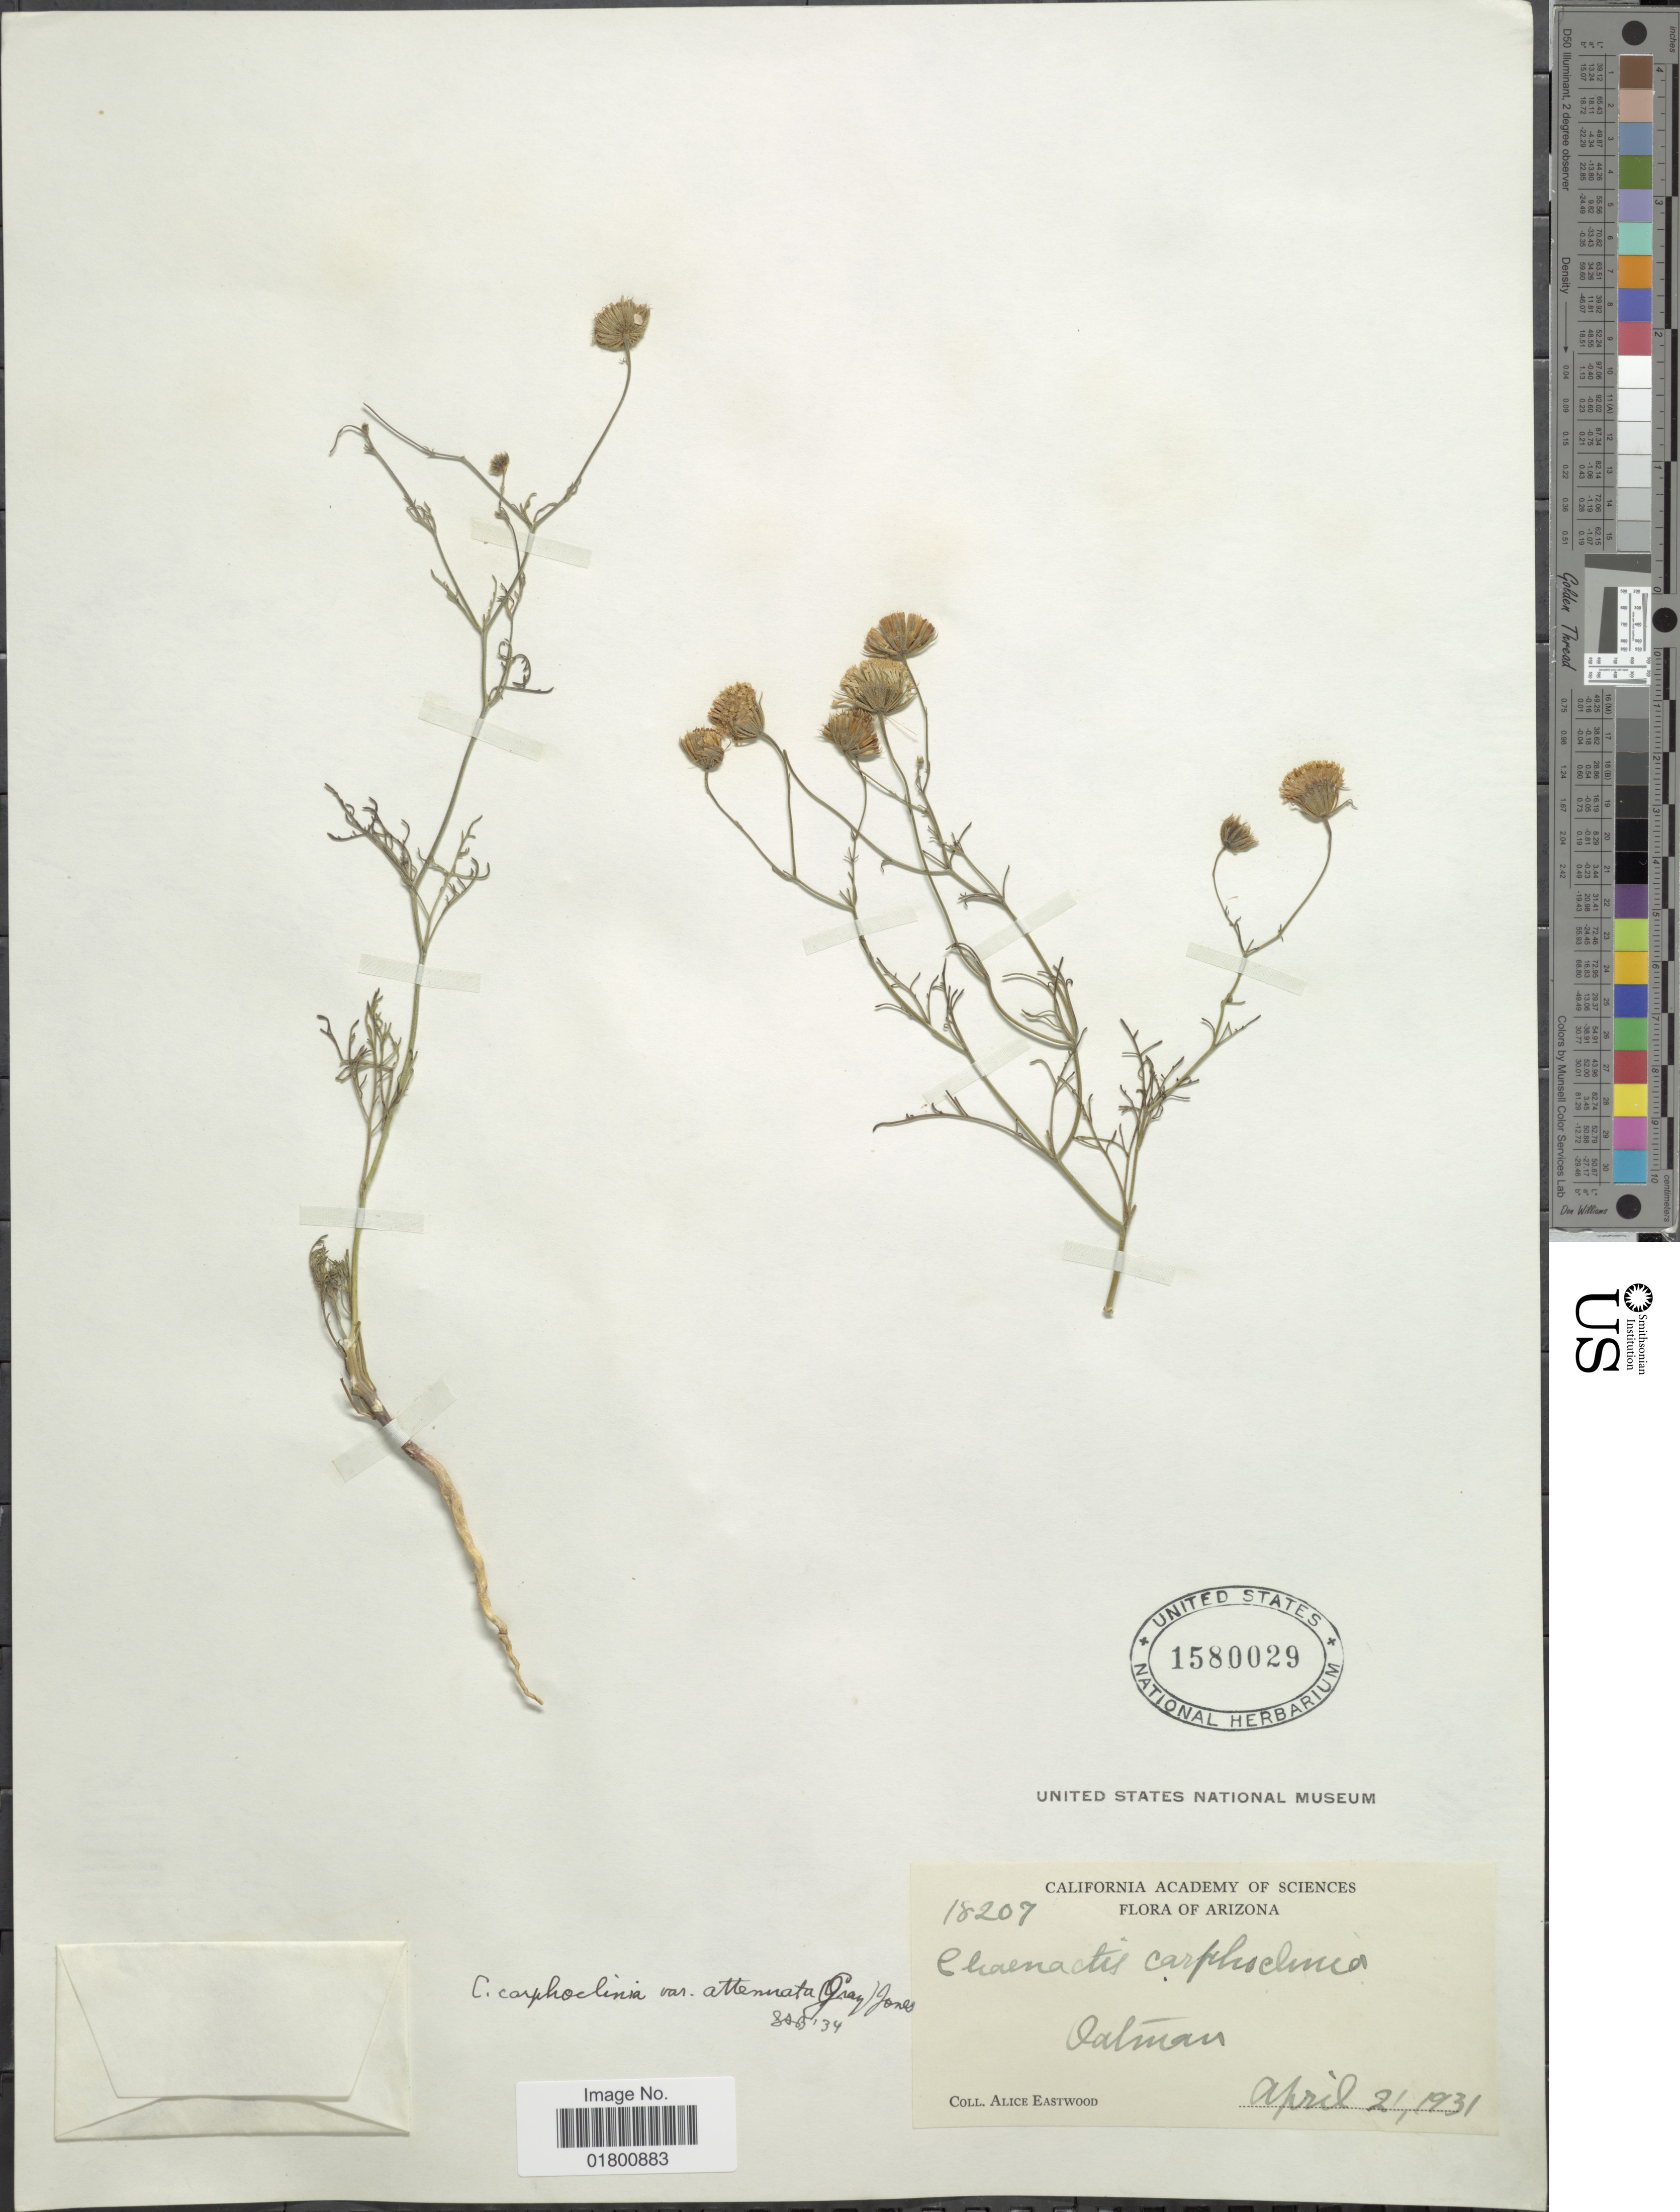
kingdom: Plantae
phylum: Tracheophyta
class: Magnoliopsida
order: Asterales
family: Asteraceae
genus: Chaenactis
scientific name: Chaenactis carphoclinia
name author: A. Gray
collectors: A. Eastwood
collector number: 18207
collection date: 1931-04-21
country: United States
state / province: Arizona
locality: Oatman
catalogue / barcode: US 1580029